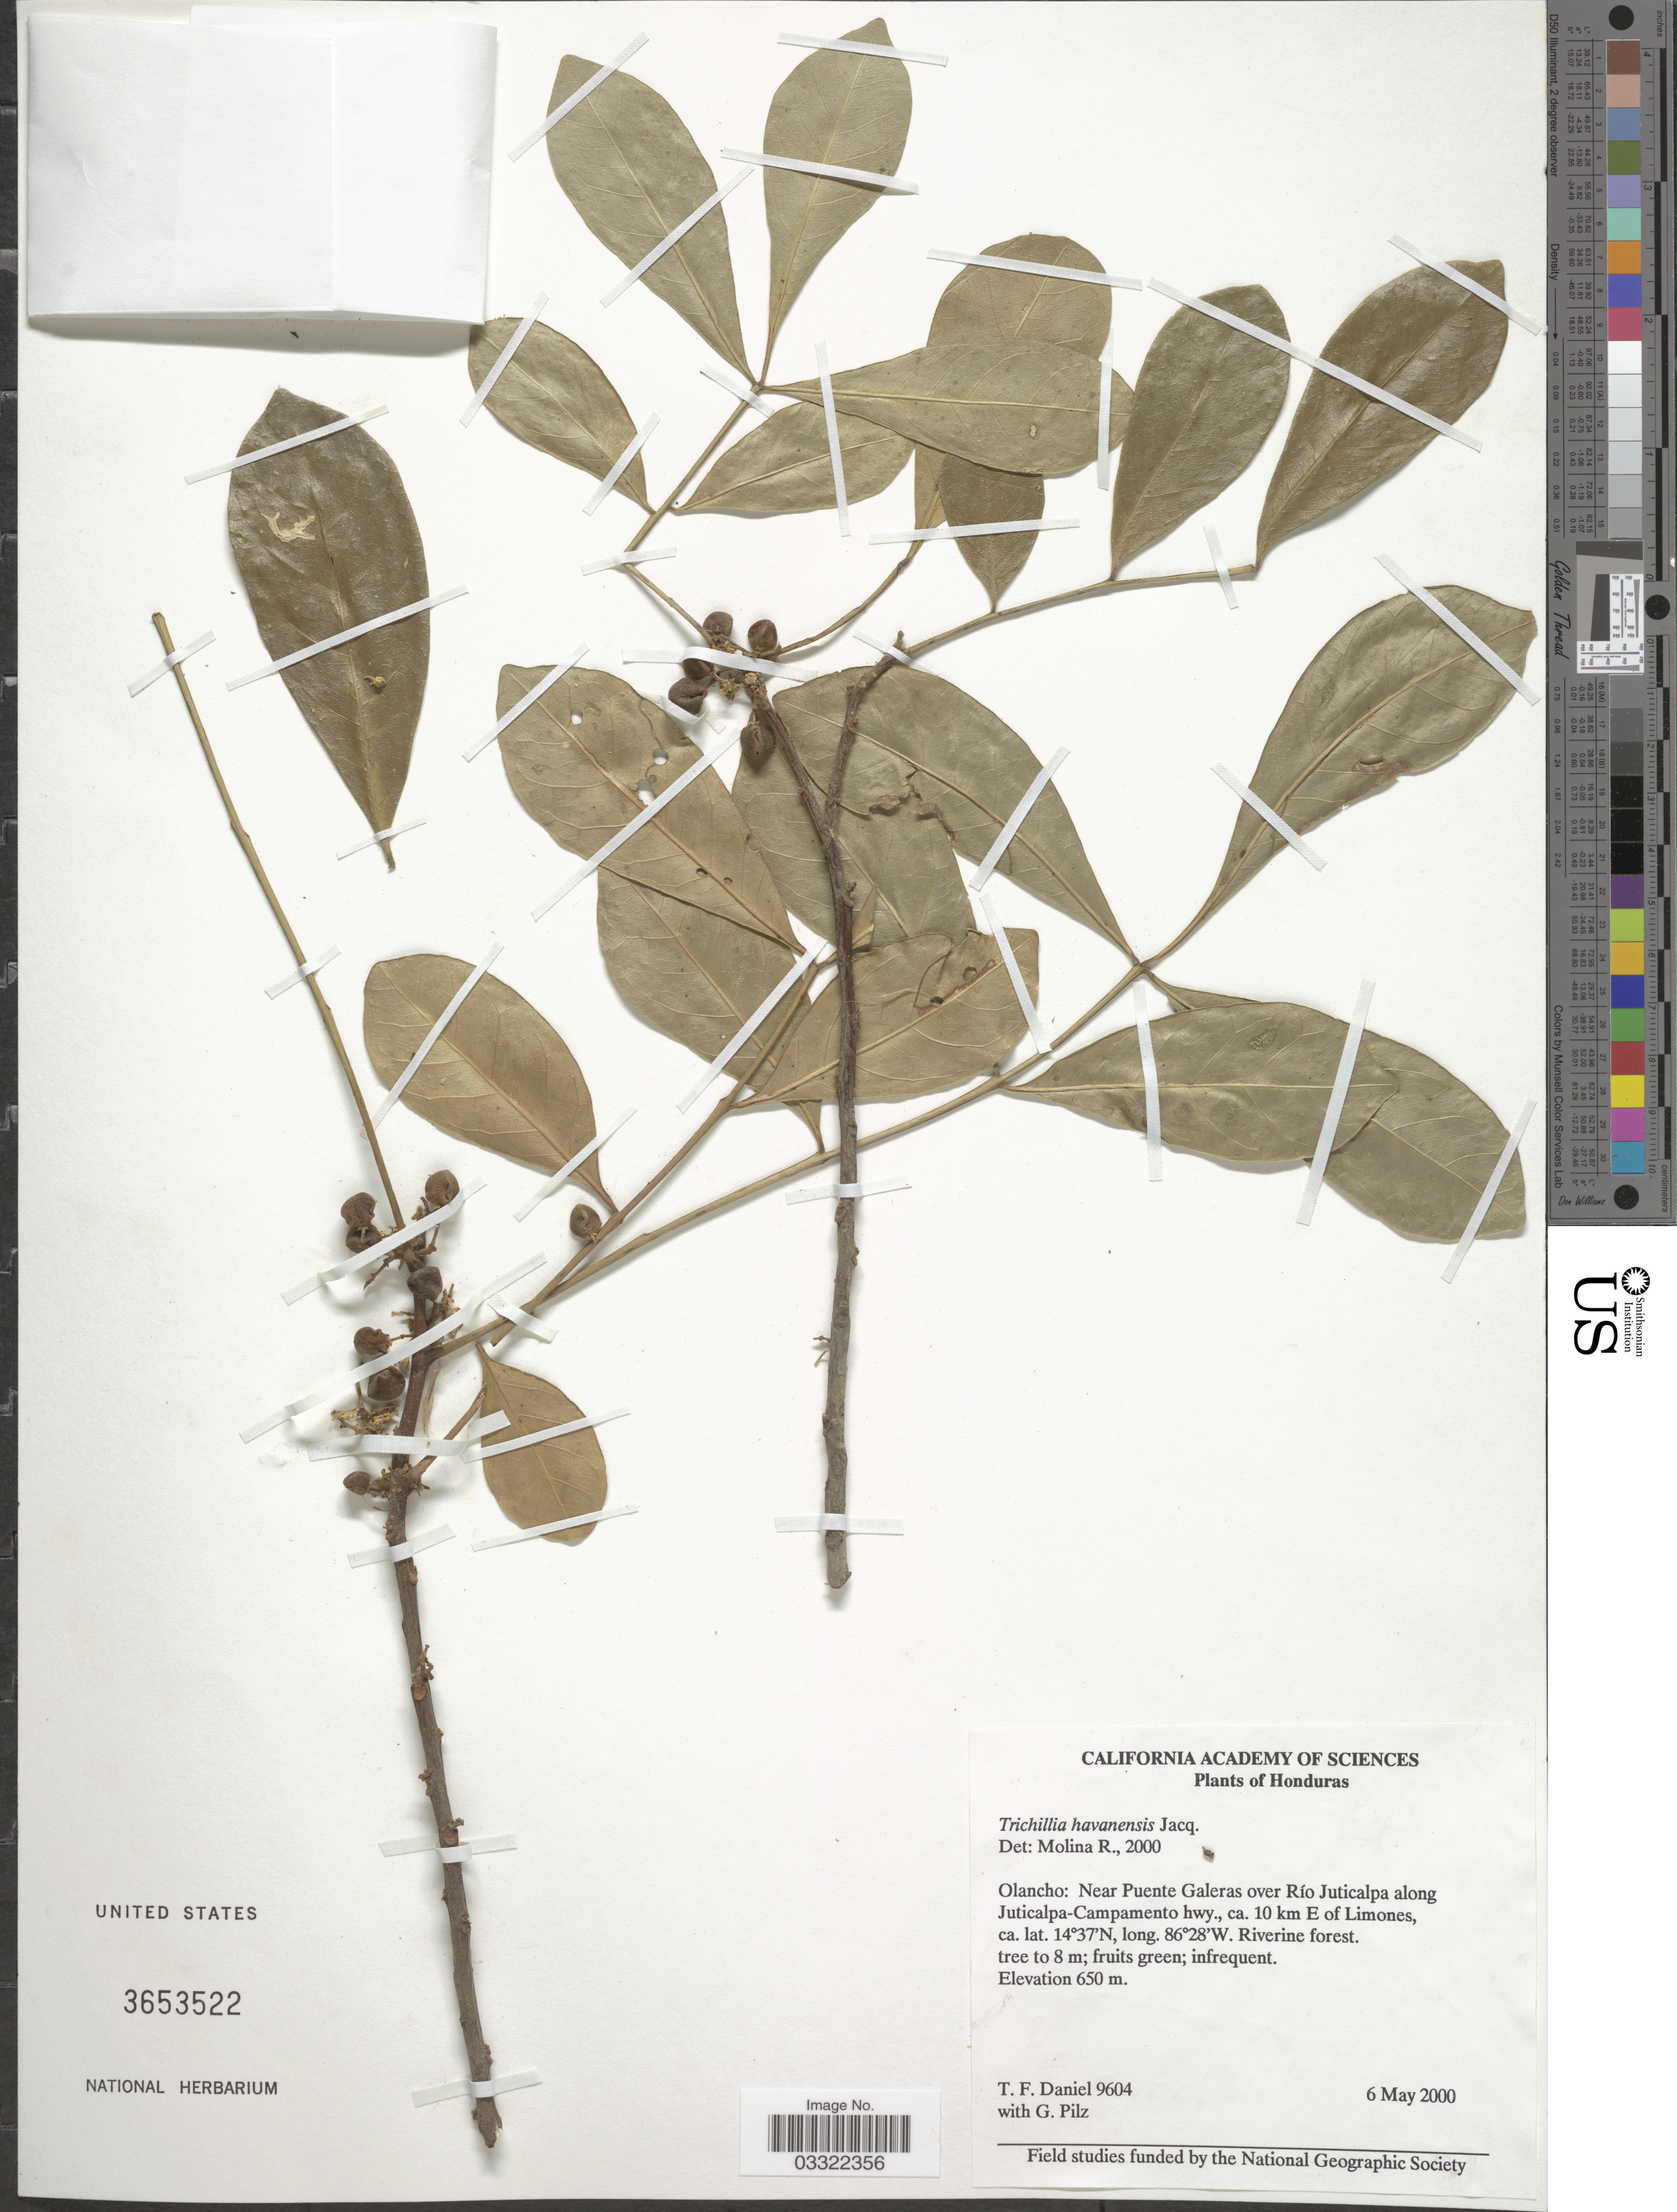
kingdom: Plantae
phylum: Tracheophyta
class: Magnoliopsida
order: Sapindales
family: Meliaceae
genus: Trichilia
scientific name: Trichilia havanensis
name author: Jacq.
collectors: T. F. Daniel & G. E. Pilz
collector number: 9604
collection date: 2000-05-06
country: Honduras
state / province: Olancho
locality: Near Puente Galeras over Río Juticalpa along Juticalpa-Campamento hwy., ca. 10 km E of Limones.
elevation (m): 650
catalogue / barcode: US 3653522